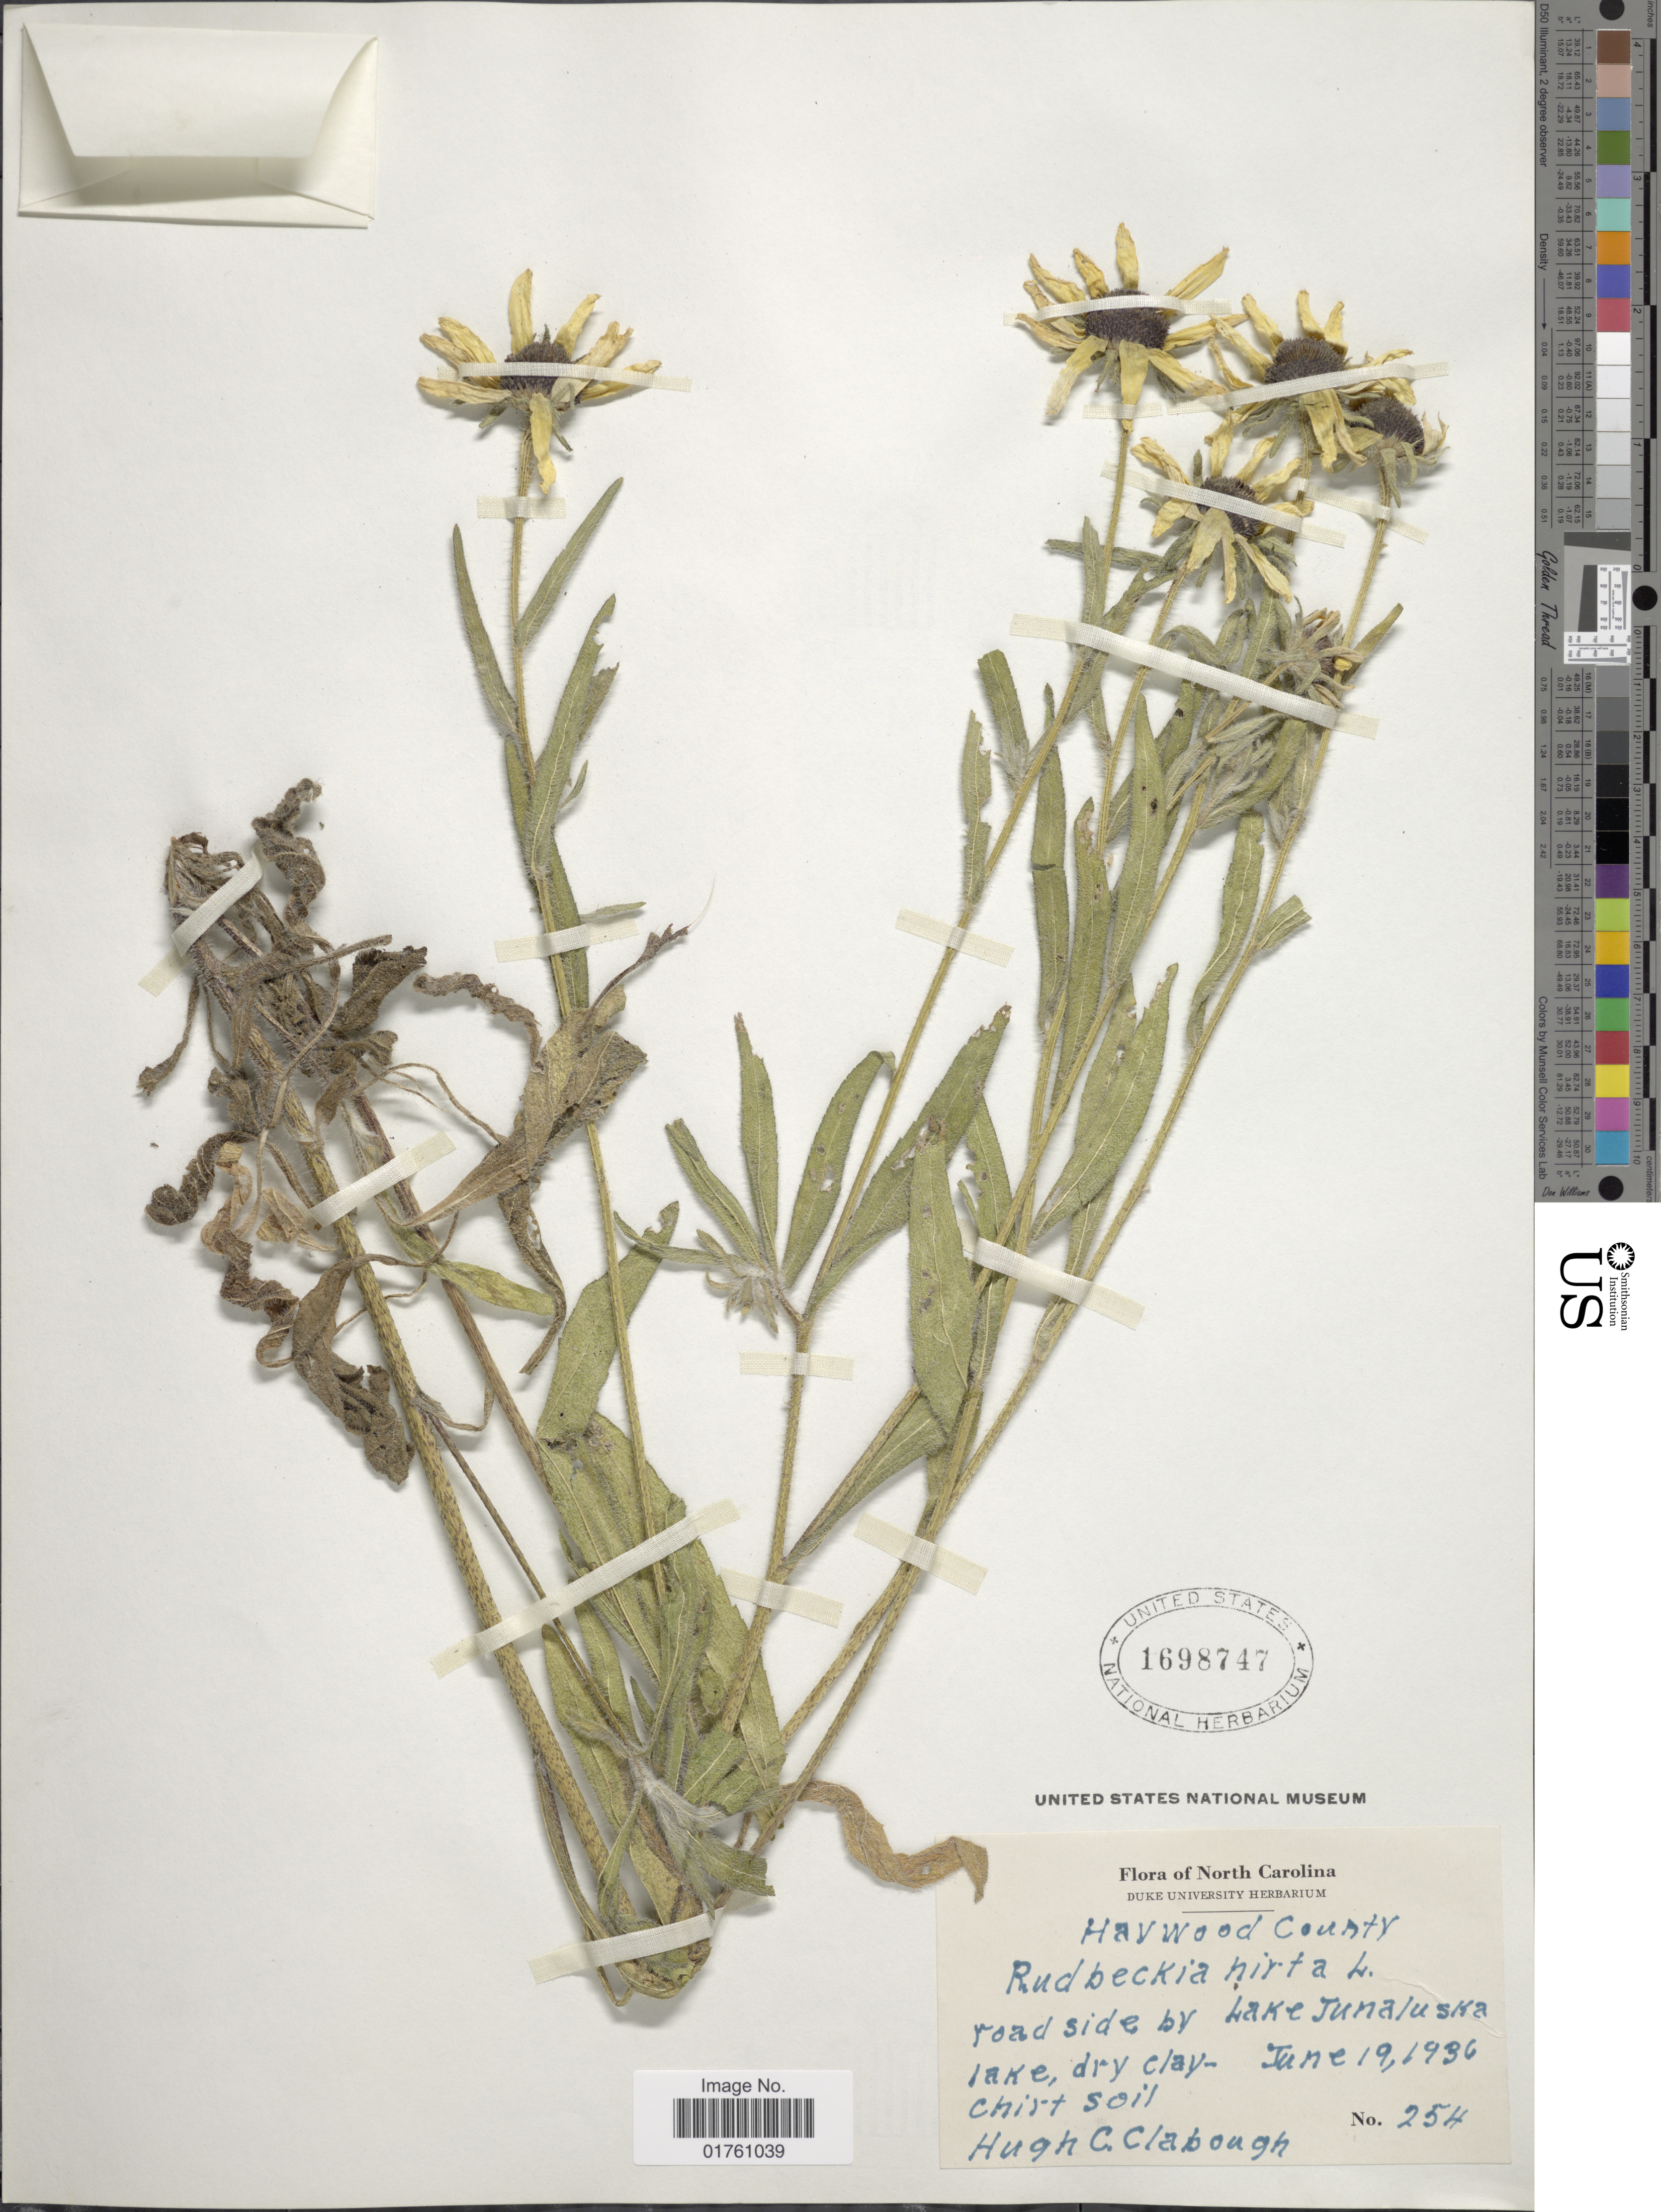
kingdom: Plantae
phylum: Tracheophyta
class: Magnoliopsida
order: Asterales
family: Asteraceae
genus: Rudbeckia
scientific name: Rudbeckia hirta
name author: L.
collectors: H. Clabough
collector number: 254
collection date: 1936-06-19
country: United States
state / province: North Carolina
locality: Haywood County, road side by Lake Junaluska Lake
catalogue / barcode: US 1698747